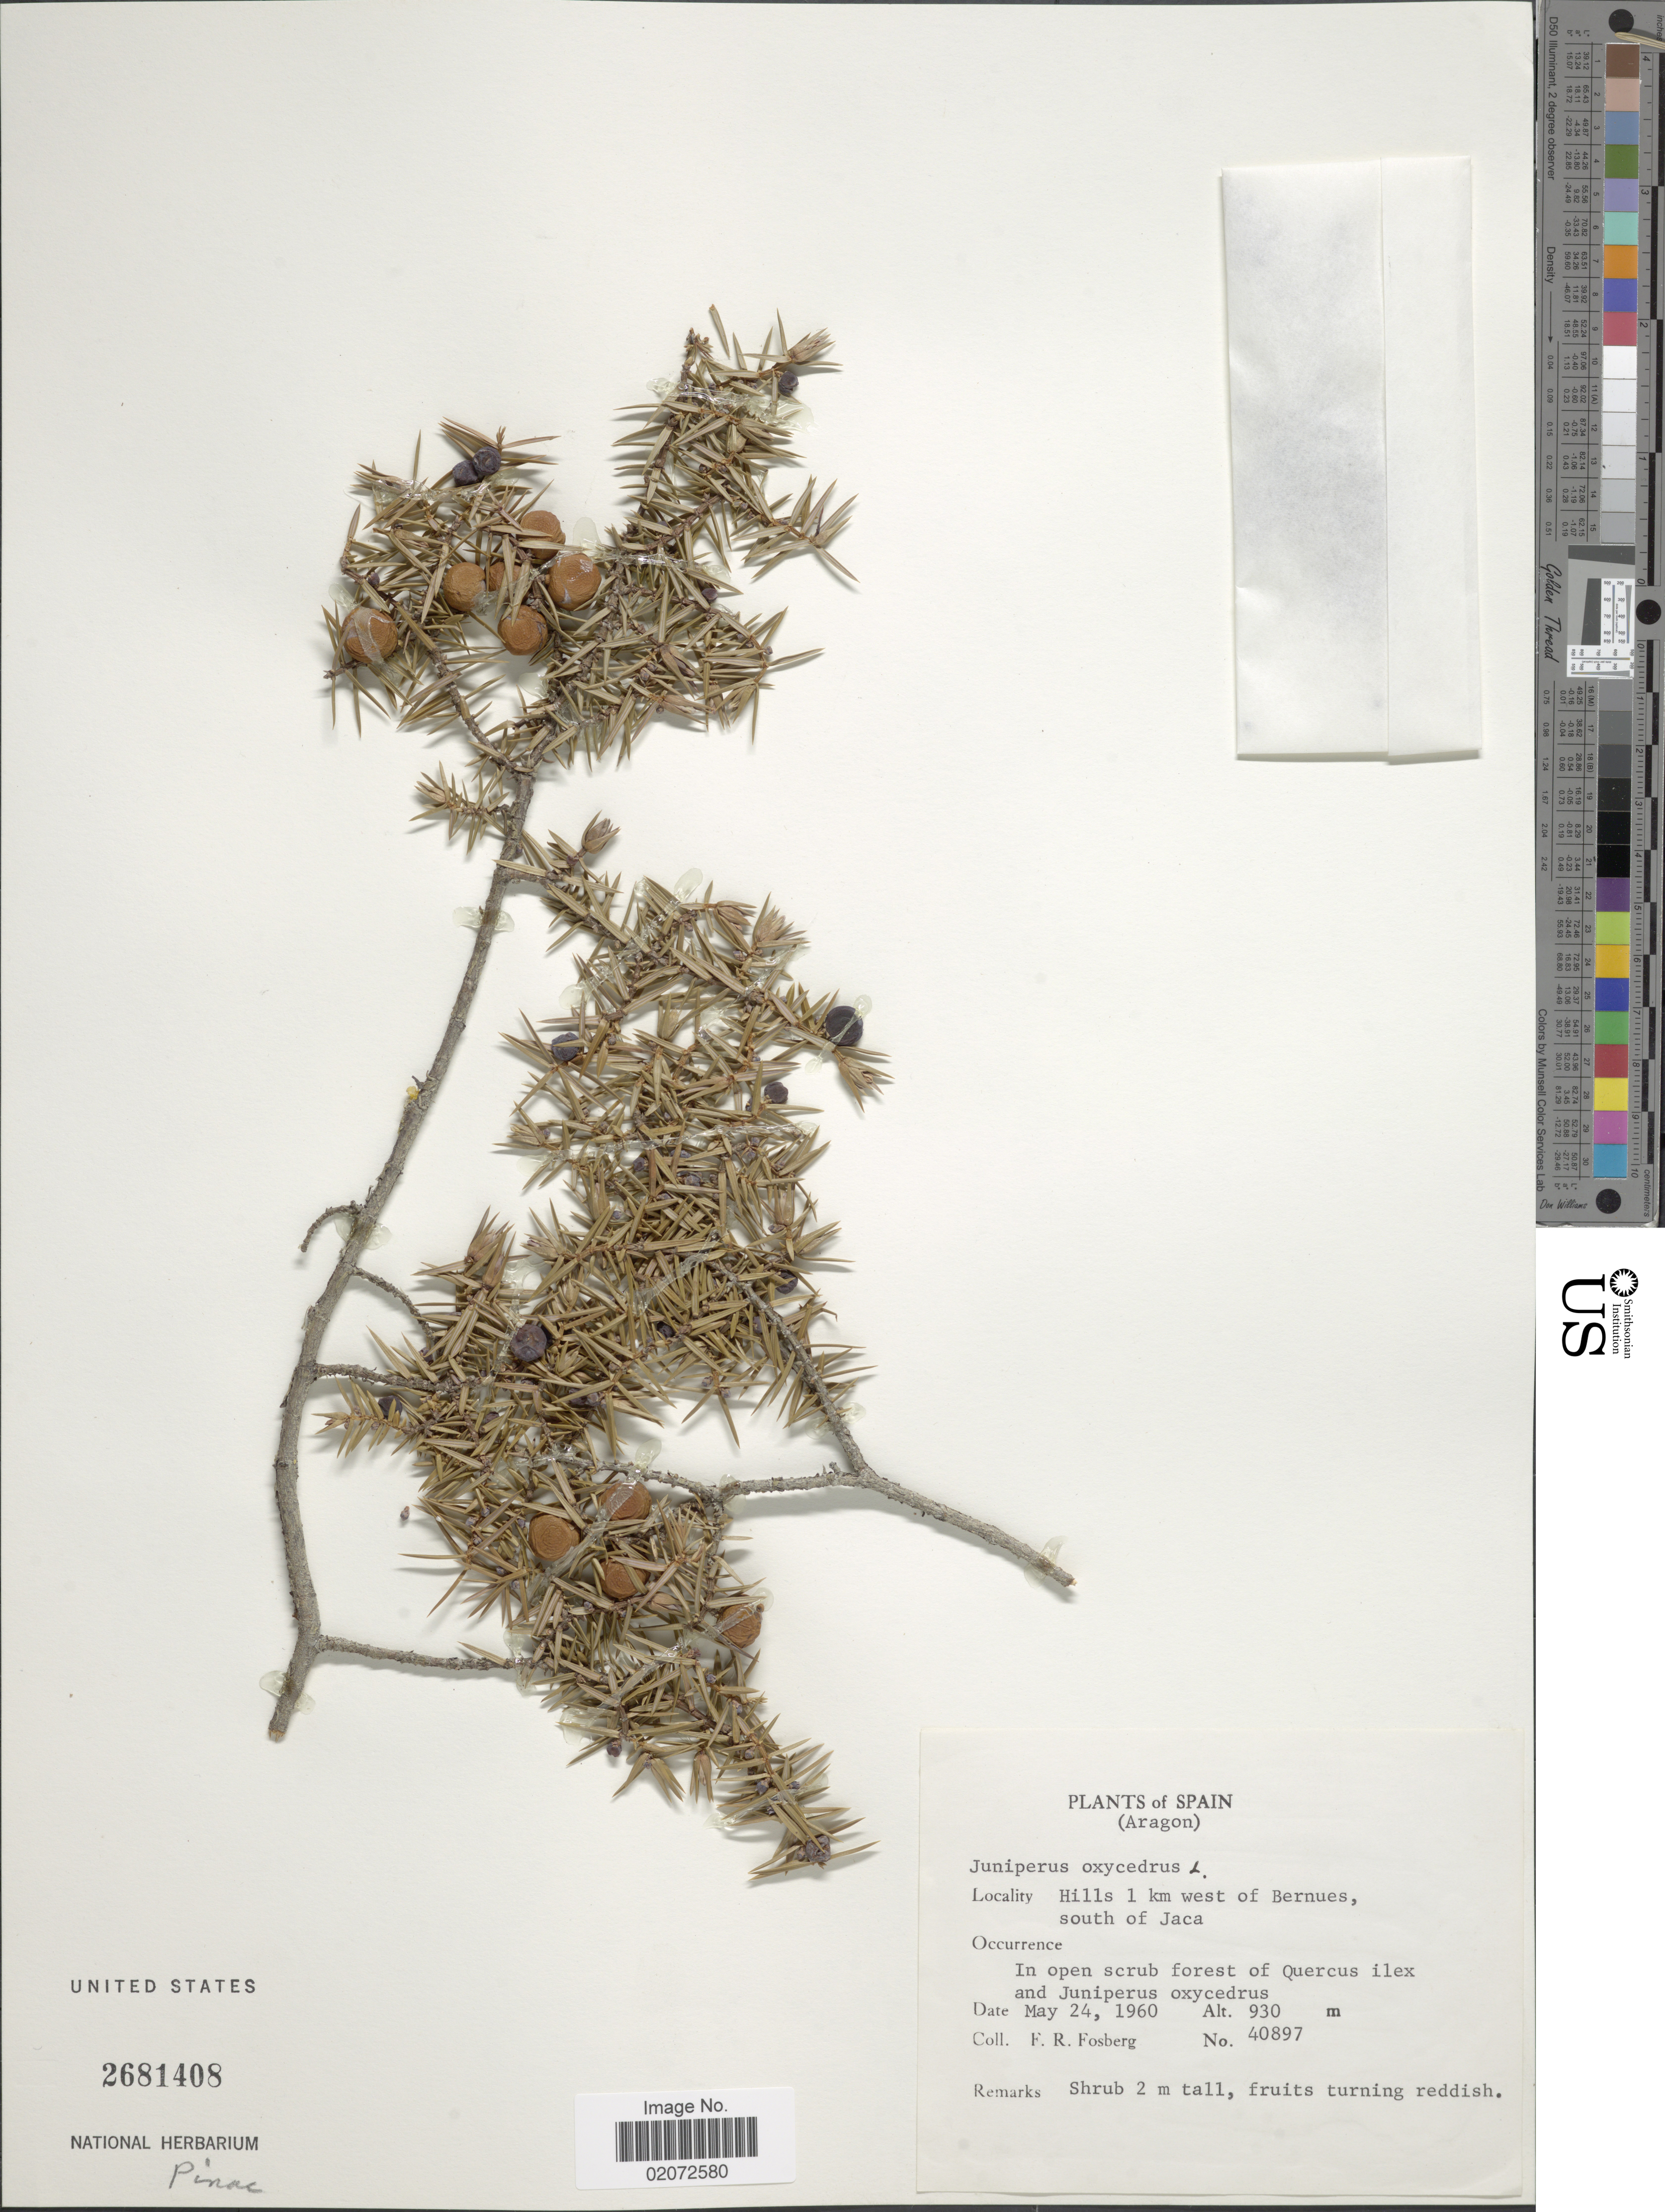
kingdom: Plantae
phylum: Tracheophyta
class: Pinopsida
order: Pinales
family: Cupressaceae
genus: Juniperus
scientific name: Juniperus oxycedrus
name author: L.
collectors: F. R. Fosberg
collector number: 40897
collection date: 1960-05-24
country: Spain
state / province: Aragón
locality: Hills 1 km west of Bernues, south of Jaca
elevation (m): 930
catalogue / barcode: US 2681408